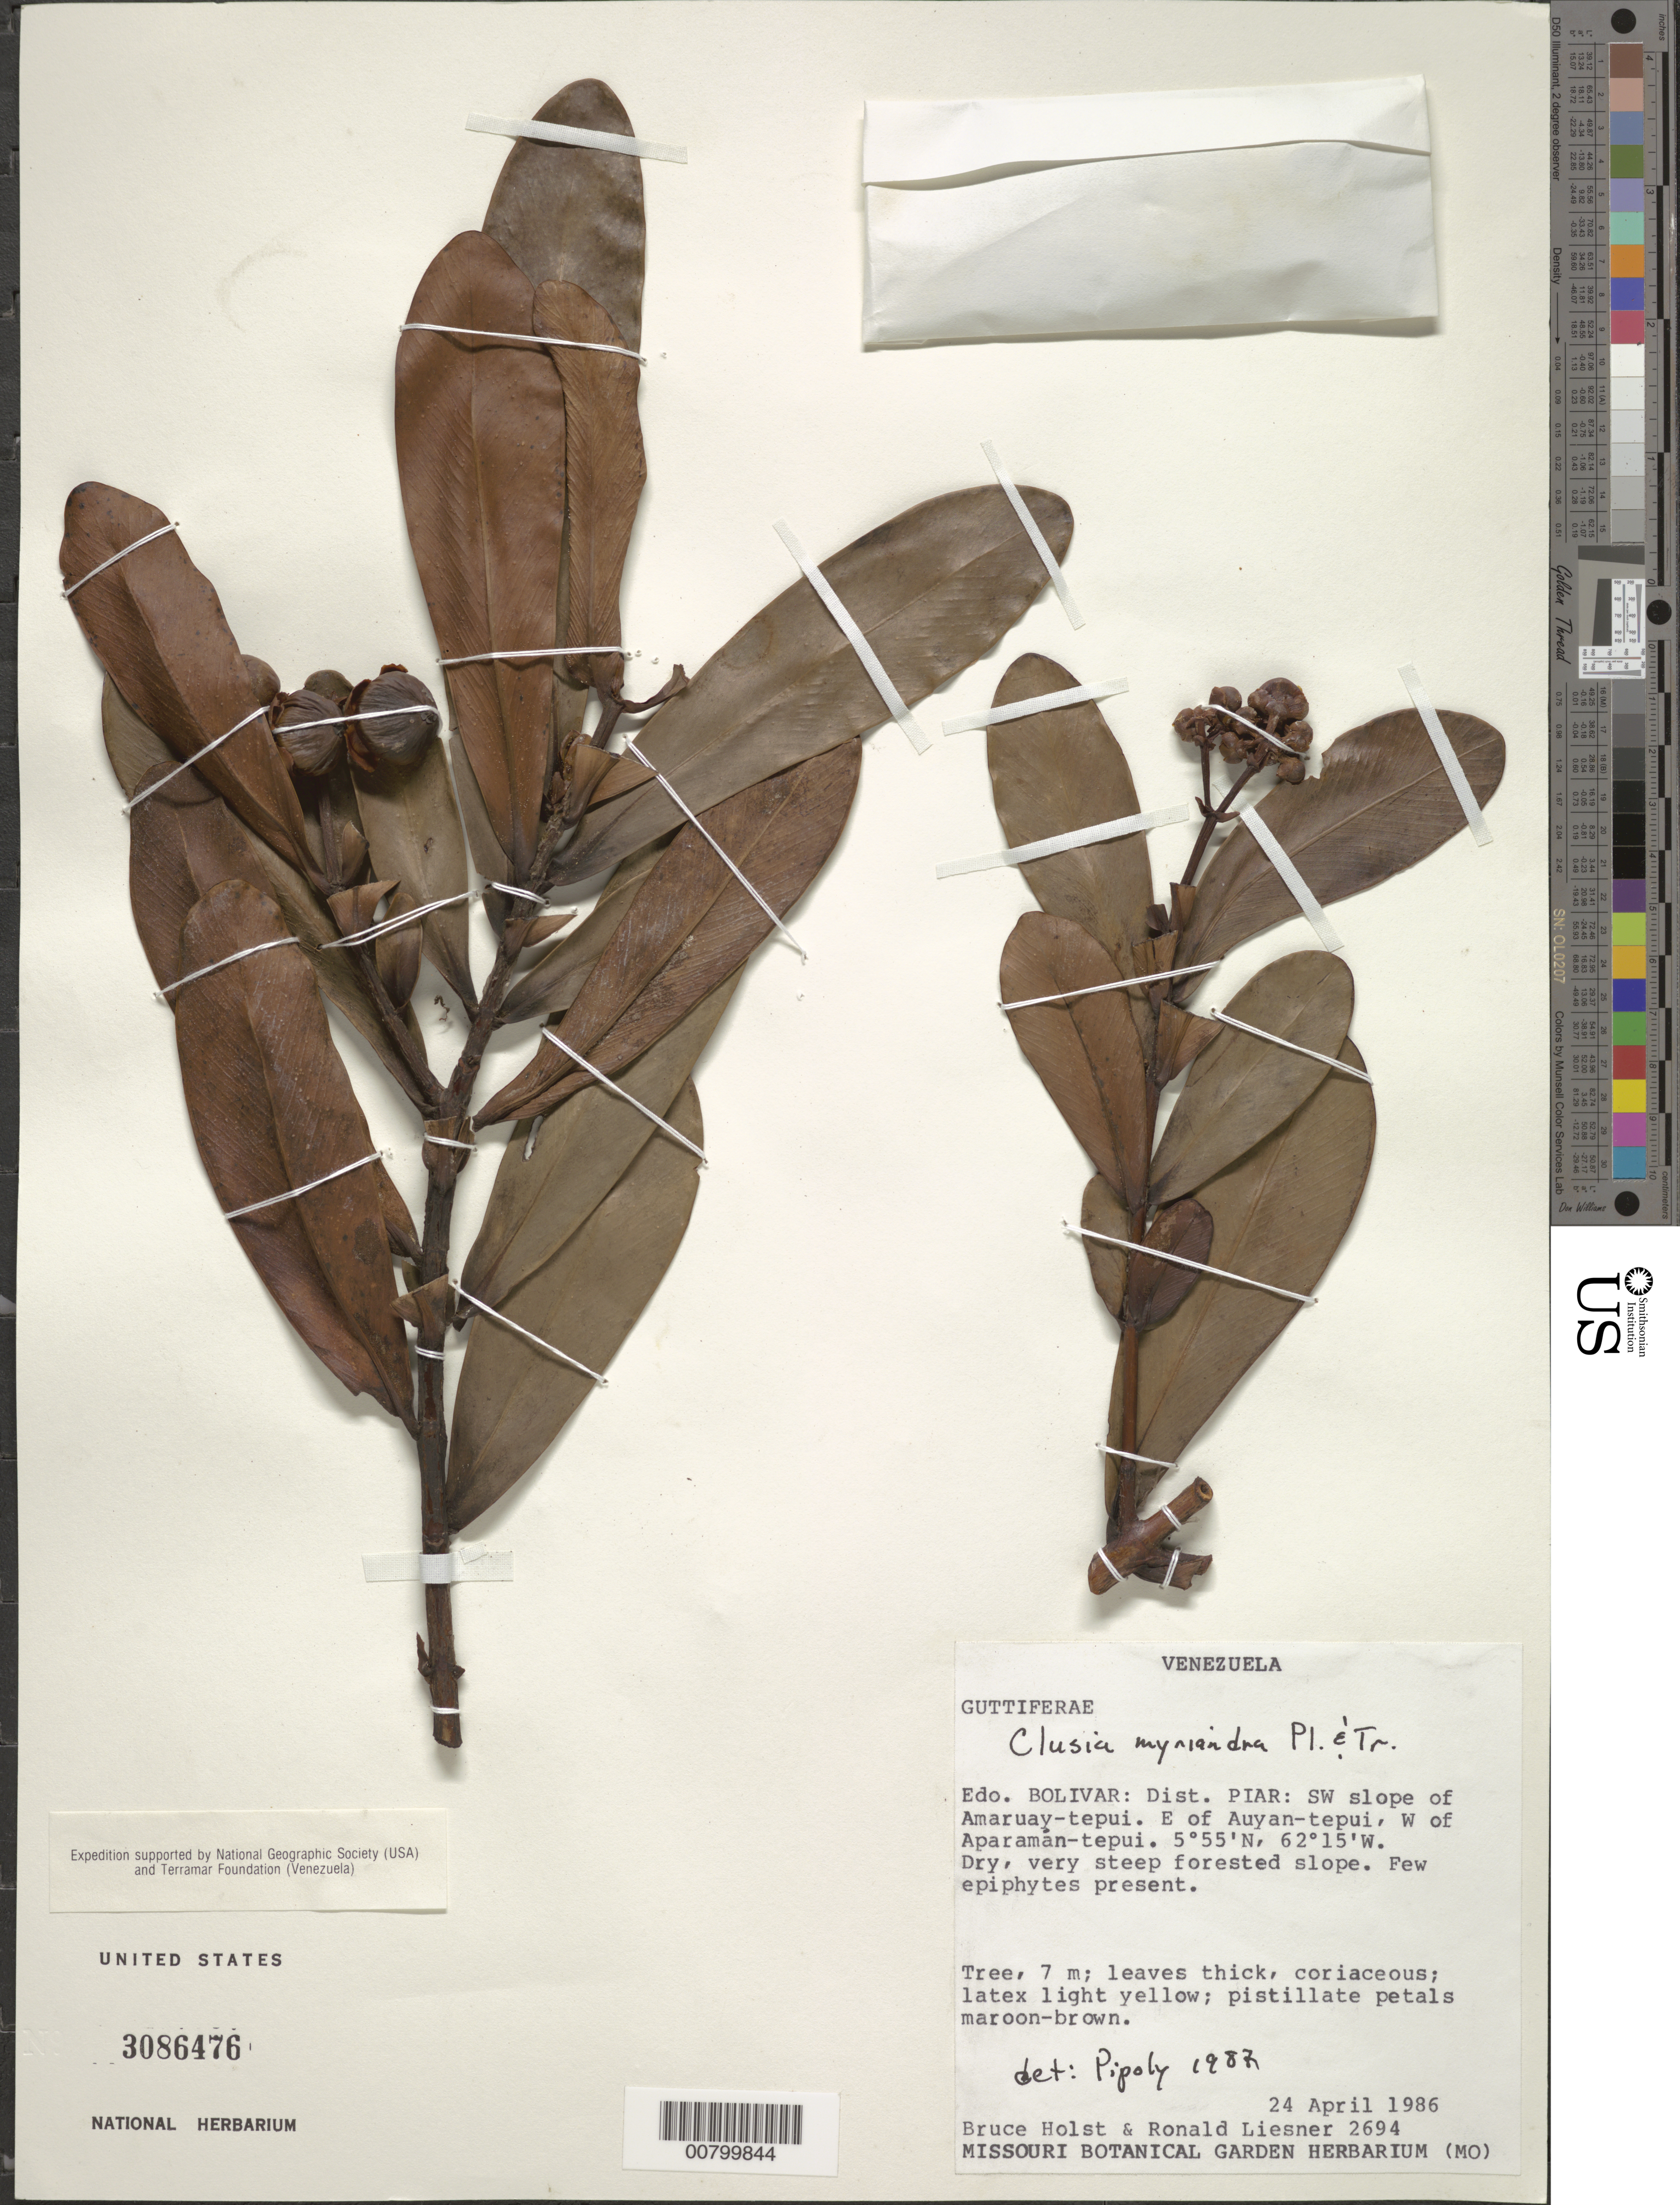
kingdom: Plantae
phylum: Tracheophyta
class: Magnoliopsida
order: Malpighiales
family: Clusiaceae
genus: Clusia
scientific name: Clusia myriandra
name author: (Benth.) Planch. & Triana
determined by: Pipoly, J. J., III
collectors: B. Holst & R. L. Liesner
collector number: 2694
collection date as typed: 24-Apr-86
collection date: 1986-04-24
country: Venezuela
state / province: Bolívar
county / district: Piar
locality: Amaruay-tepuí, SW slope, E of Auyan-tepuí, W of Aparamán-tepuí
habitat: Dry forest, very steep forested slope; few epiphytes present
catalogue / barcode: US 3086476